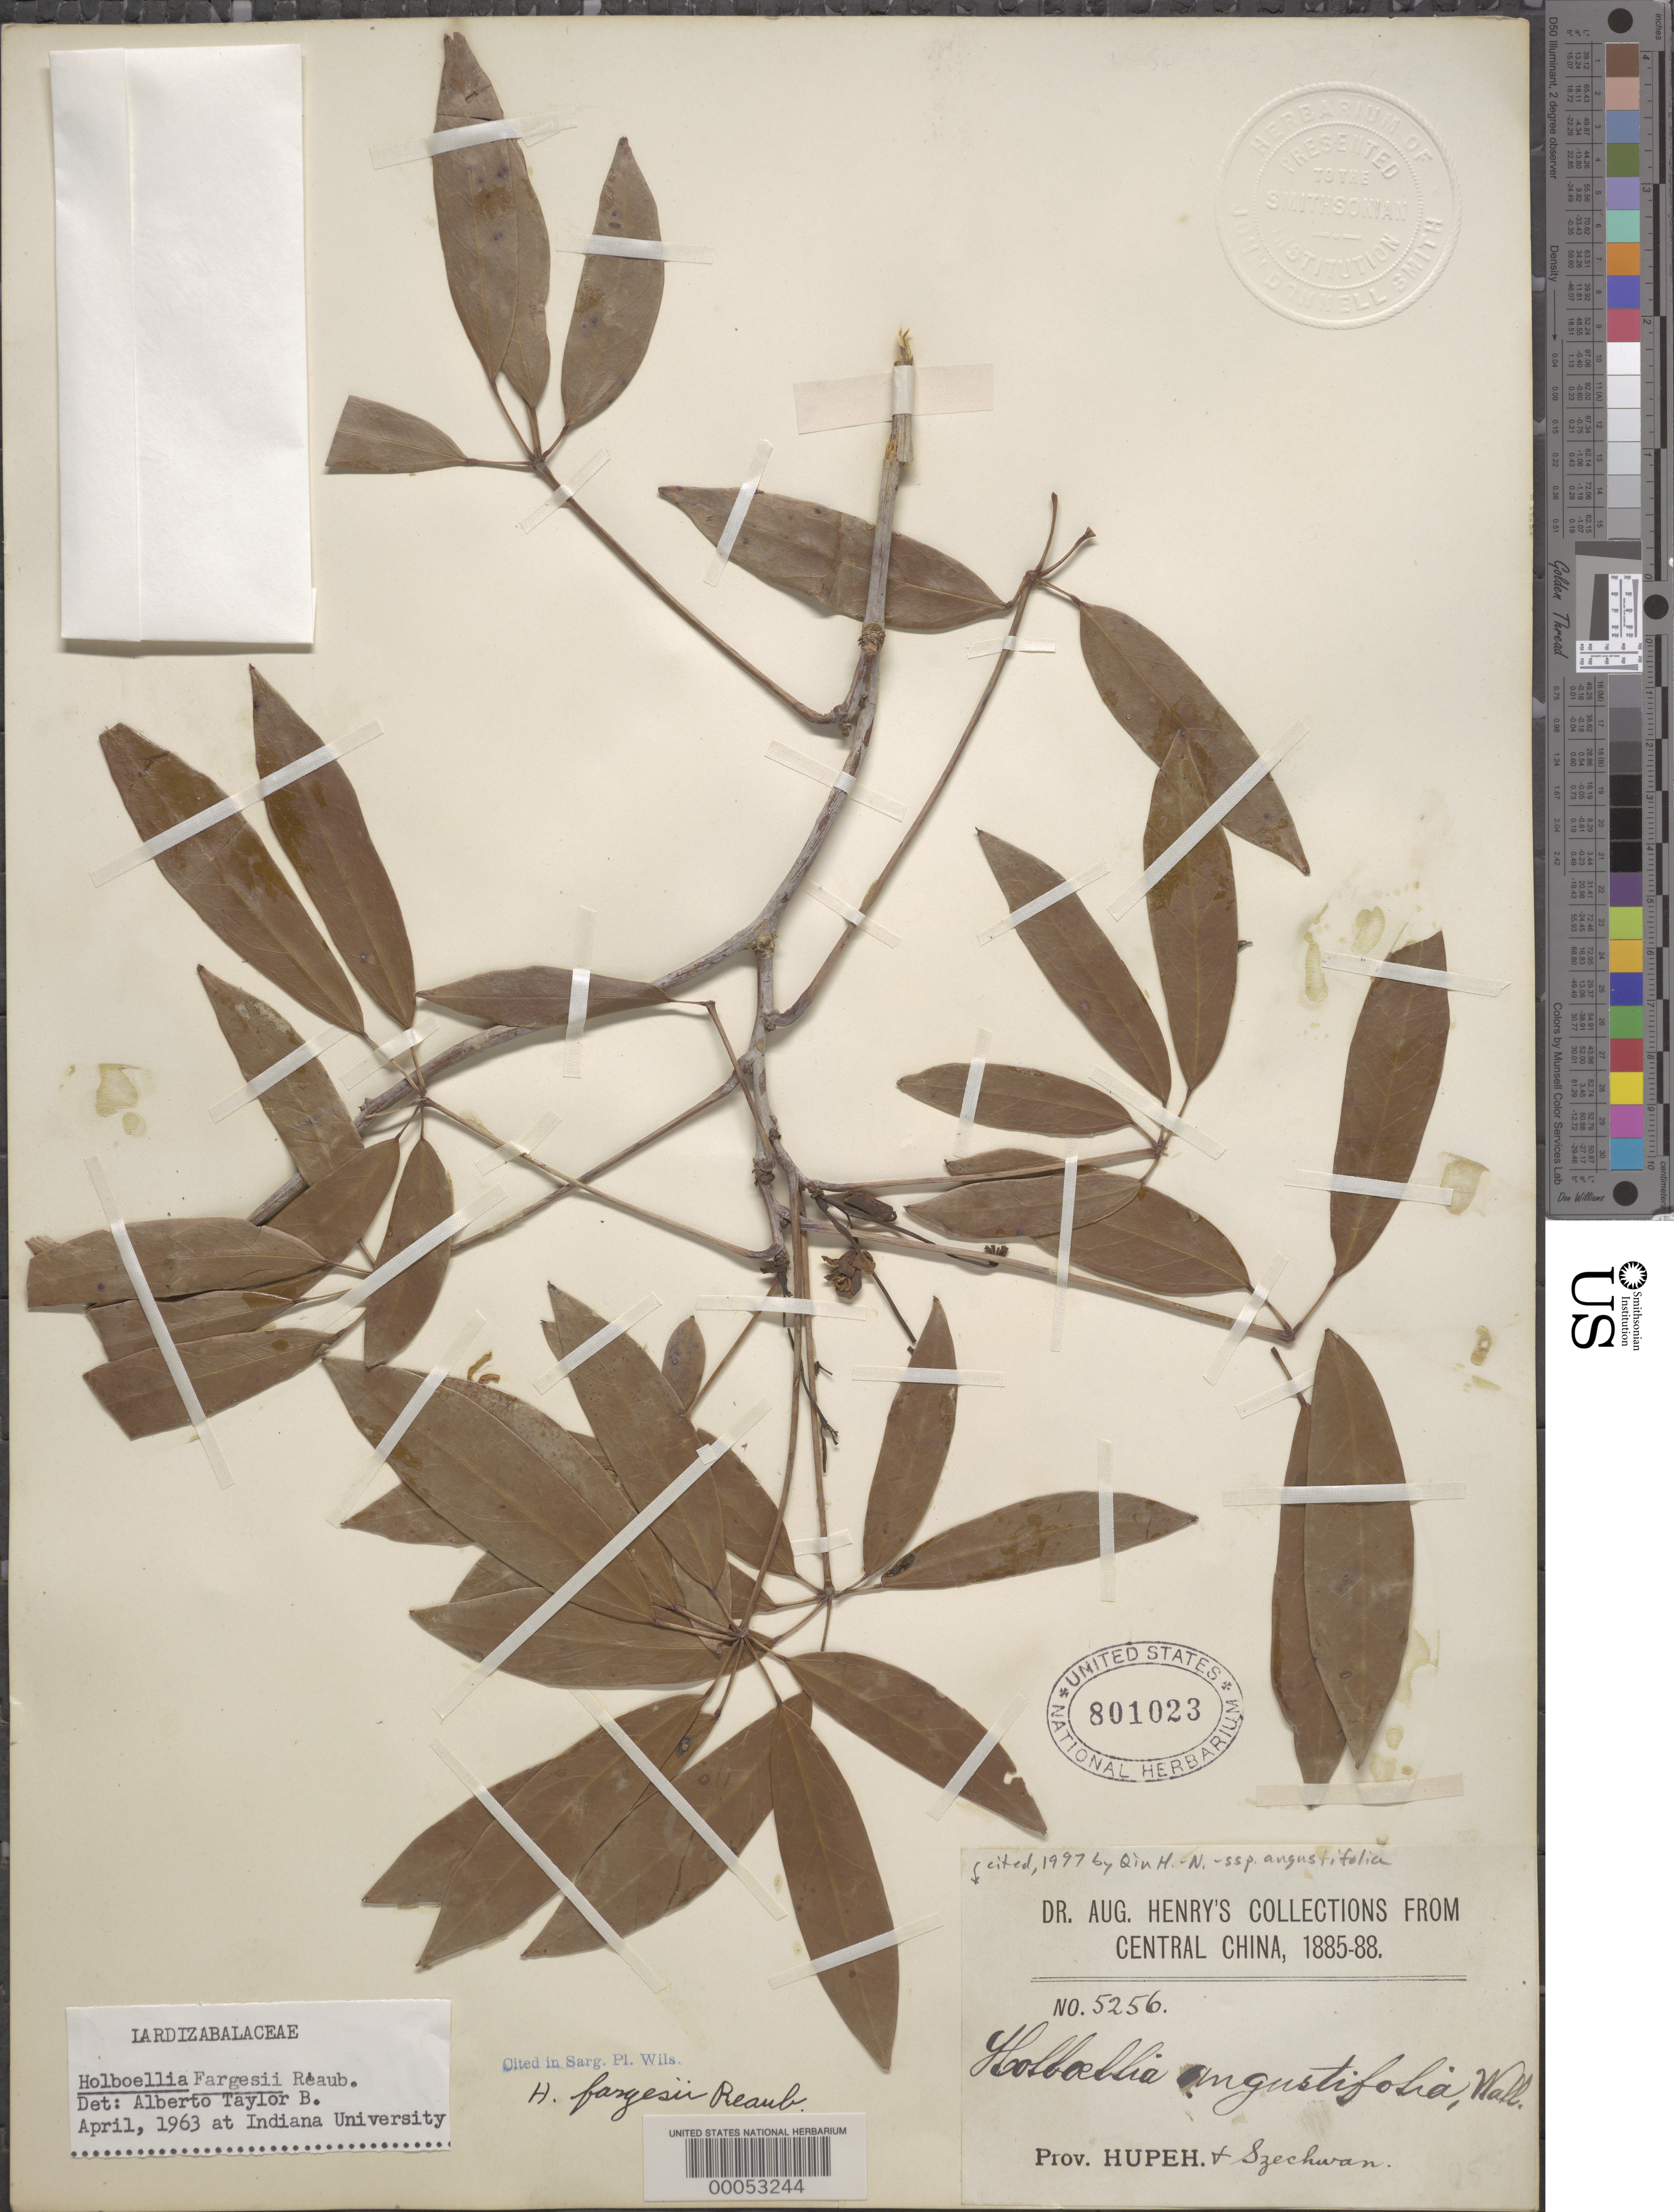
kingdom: Plantae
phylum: Tracheophyta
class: Magnoliopsida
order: Ranunculales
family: Lardizabalaceae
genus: Stauntonia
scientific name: Stauntonia angustifolia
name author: (Wall.) R. Br. & Wall.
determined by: Strong, Mark T., (BOT), Smithsonian Institution - National Museum of Natural History (UNITED STATES)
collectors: A. Henry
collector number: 5256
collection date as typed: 1885 to -- -- 1888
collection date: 1885/1888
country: China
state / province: Hubei/Sichuan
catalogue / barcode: US 801023